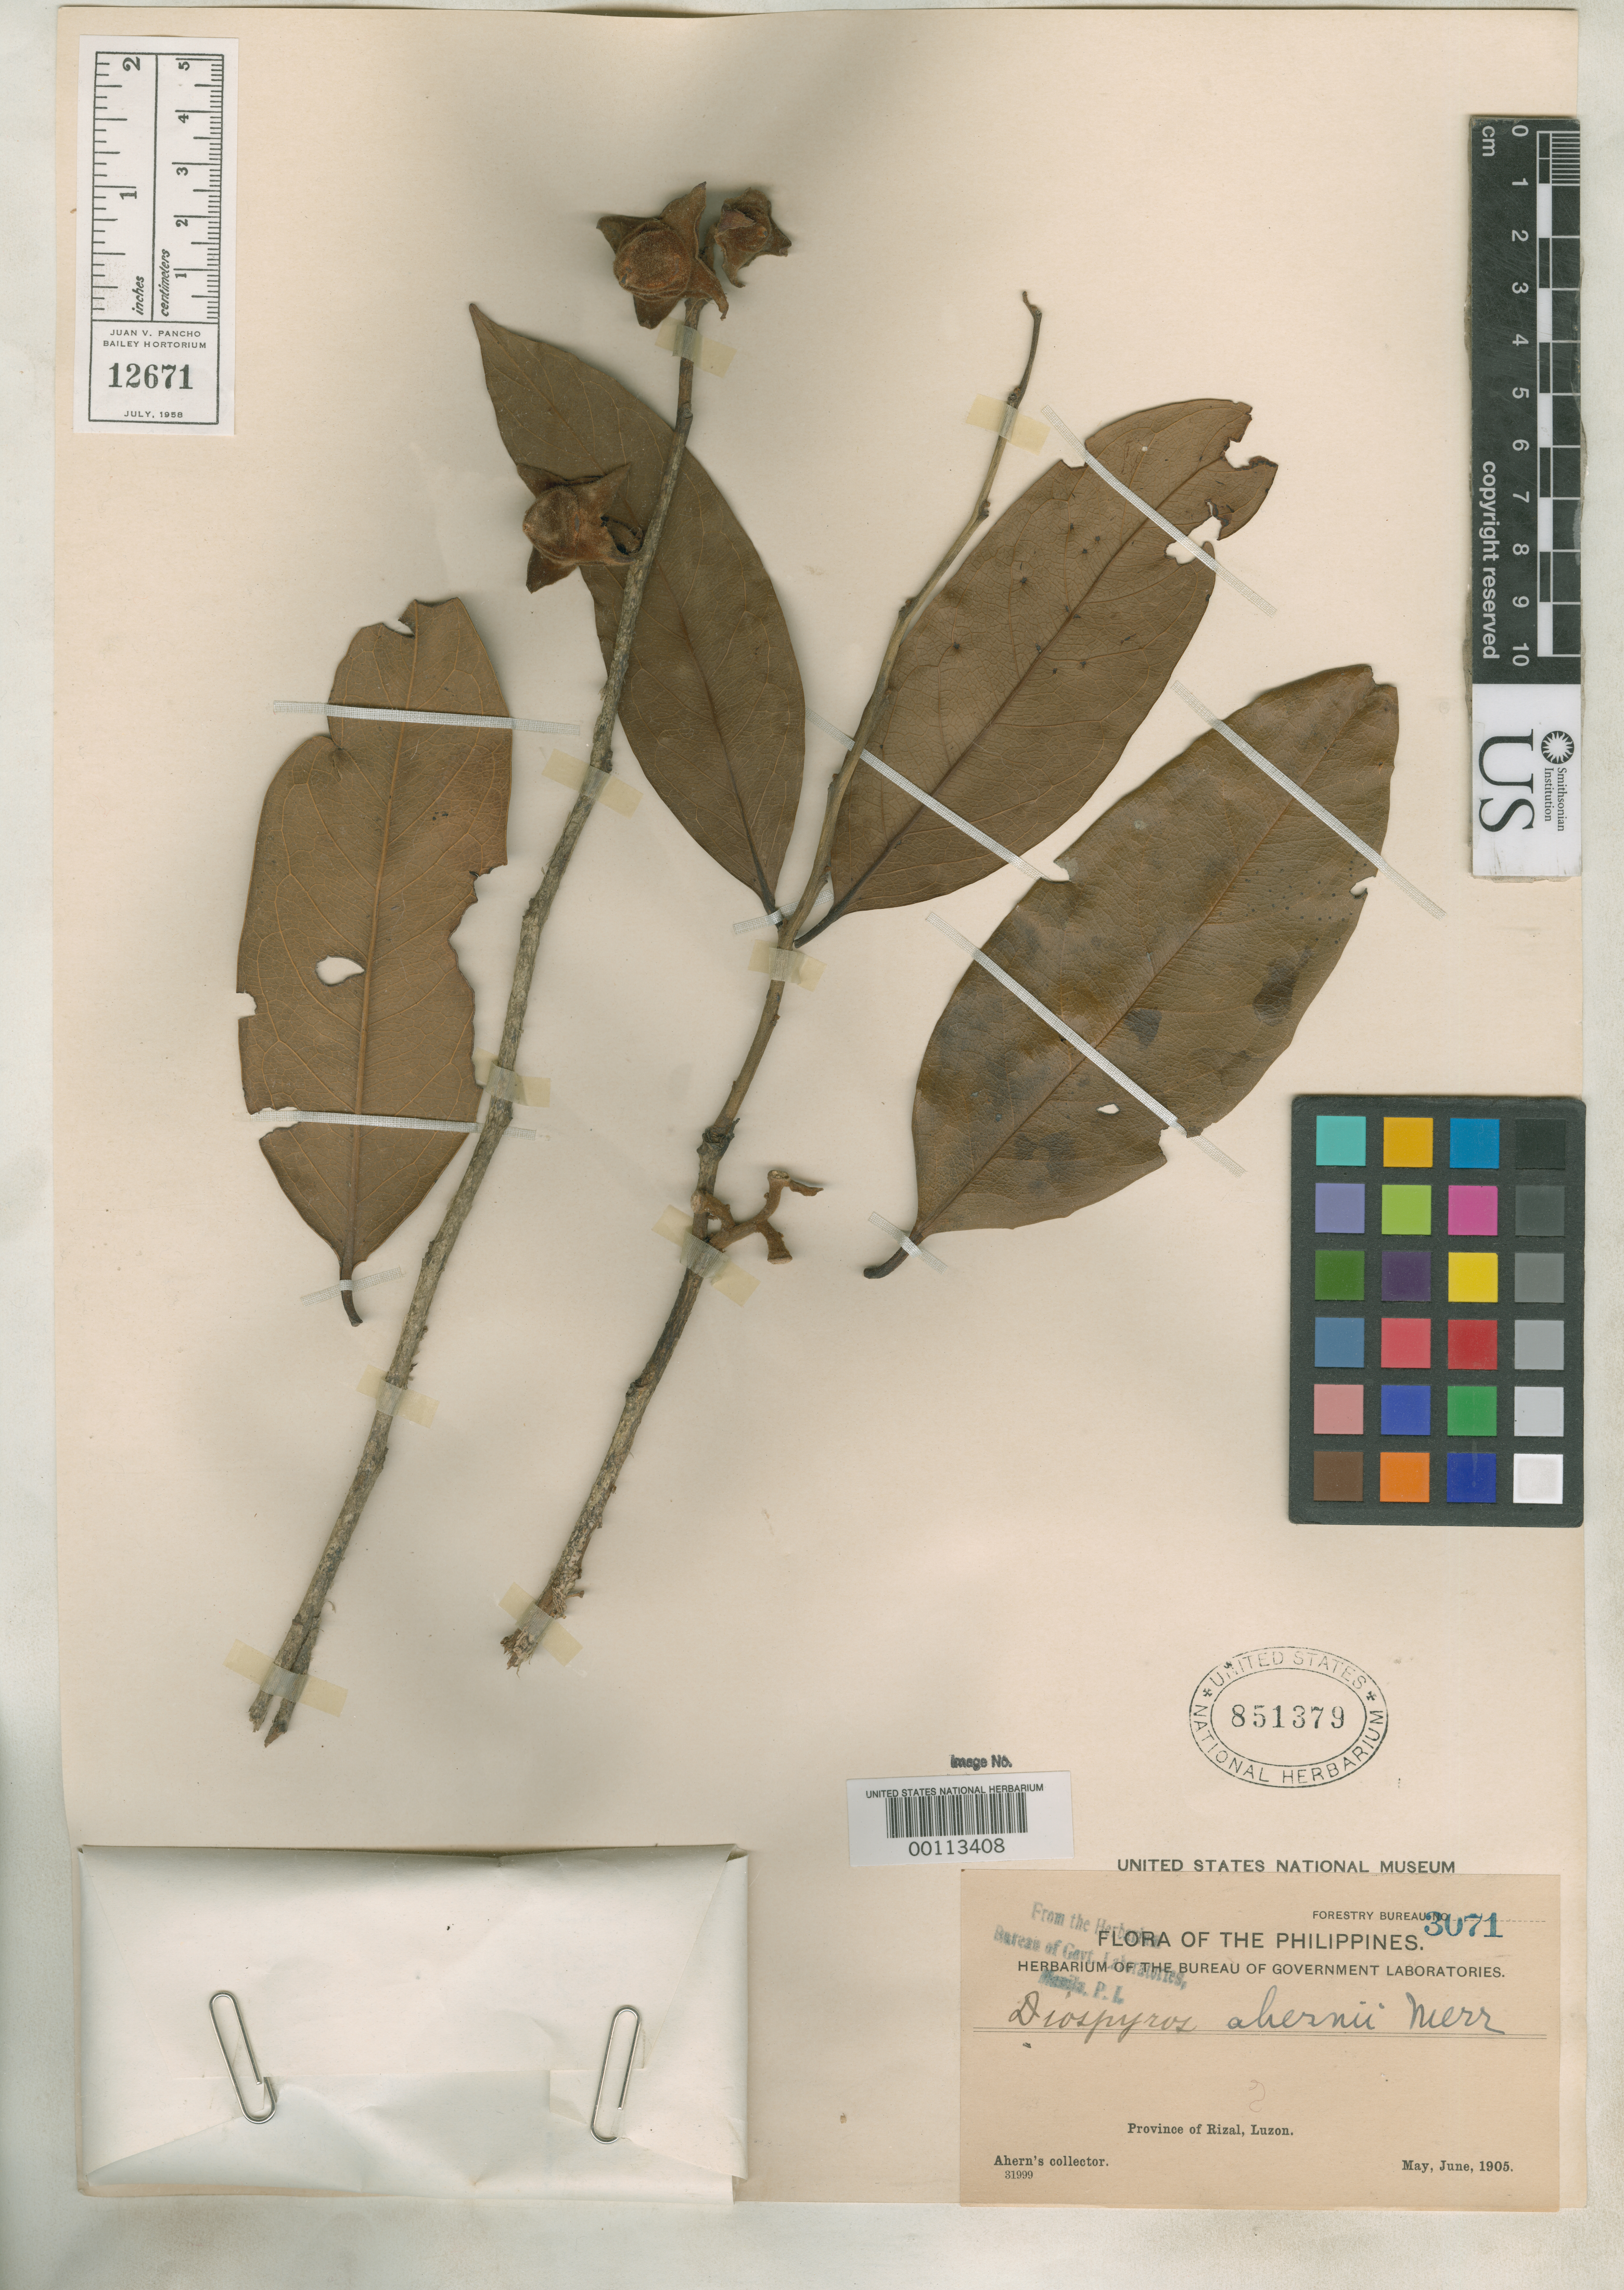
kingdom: Plantae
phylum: Tracheophyta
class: Magnoliopsida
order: Ericales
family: Ebenaceae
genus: Diospyros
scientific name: Diospyros ahernii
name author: Merr.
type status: Syntype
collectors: Ahern's collector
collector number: Bur. Sci. 3071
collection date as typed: May 1905 to -- Jun 1905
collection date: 1905-05/1905-06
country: Philippines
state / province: Calabarzon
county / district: Rizal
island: Luzon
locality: Bosoboso.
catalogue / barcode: US 851379